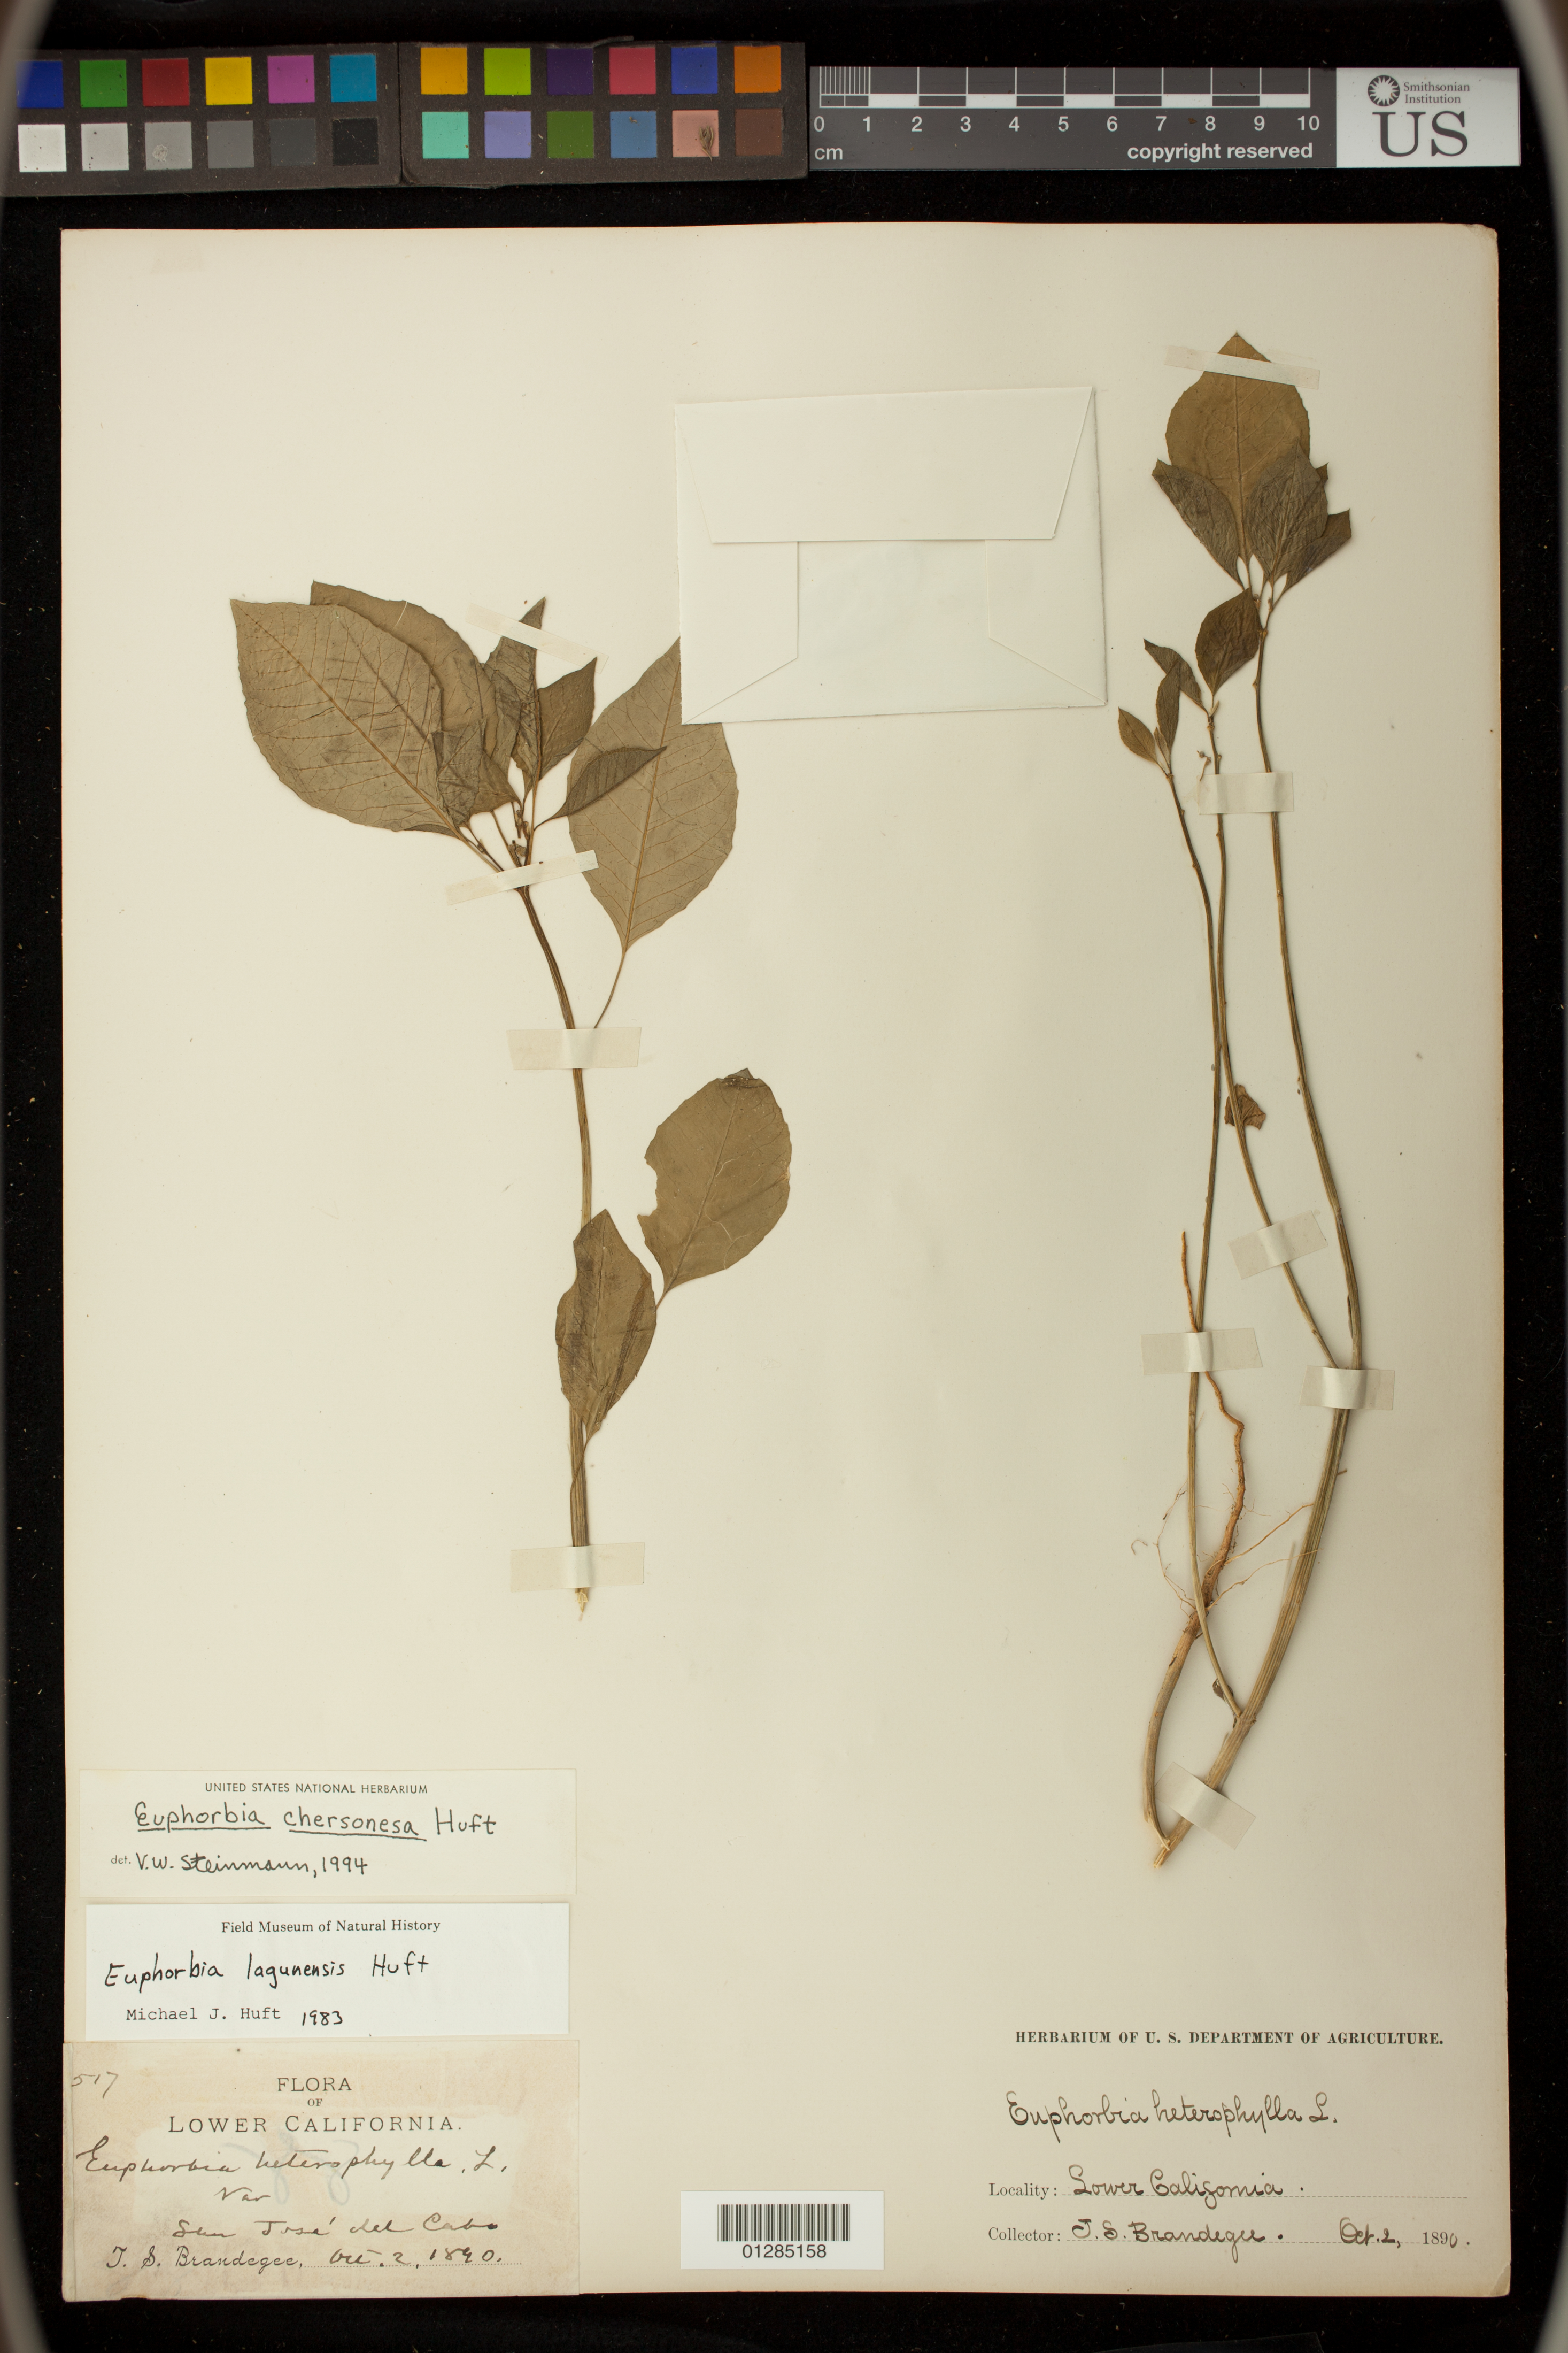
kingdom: Plantae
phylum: Tracheophyta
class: Magnoliopsida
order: Malpighiales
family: Euphorbiaceae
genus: Euphorbia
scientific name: Euphorbia chersonesa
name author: Huft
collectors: T. S. Brandegee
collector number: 517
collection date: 1890-10-02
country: Mexico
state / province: Baja California Sur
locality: San Jose del Cabo.